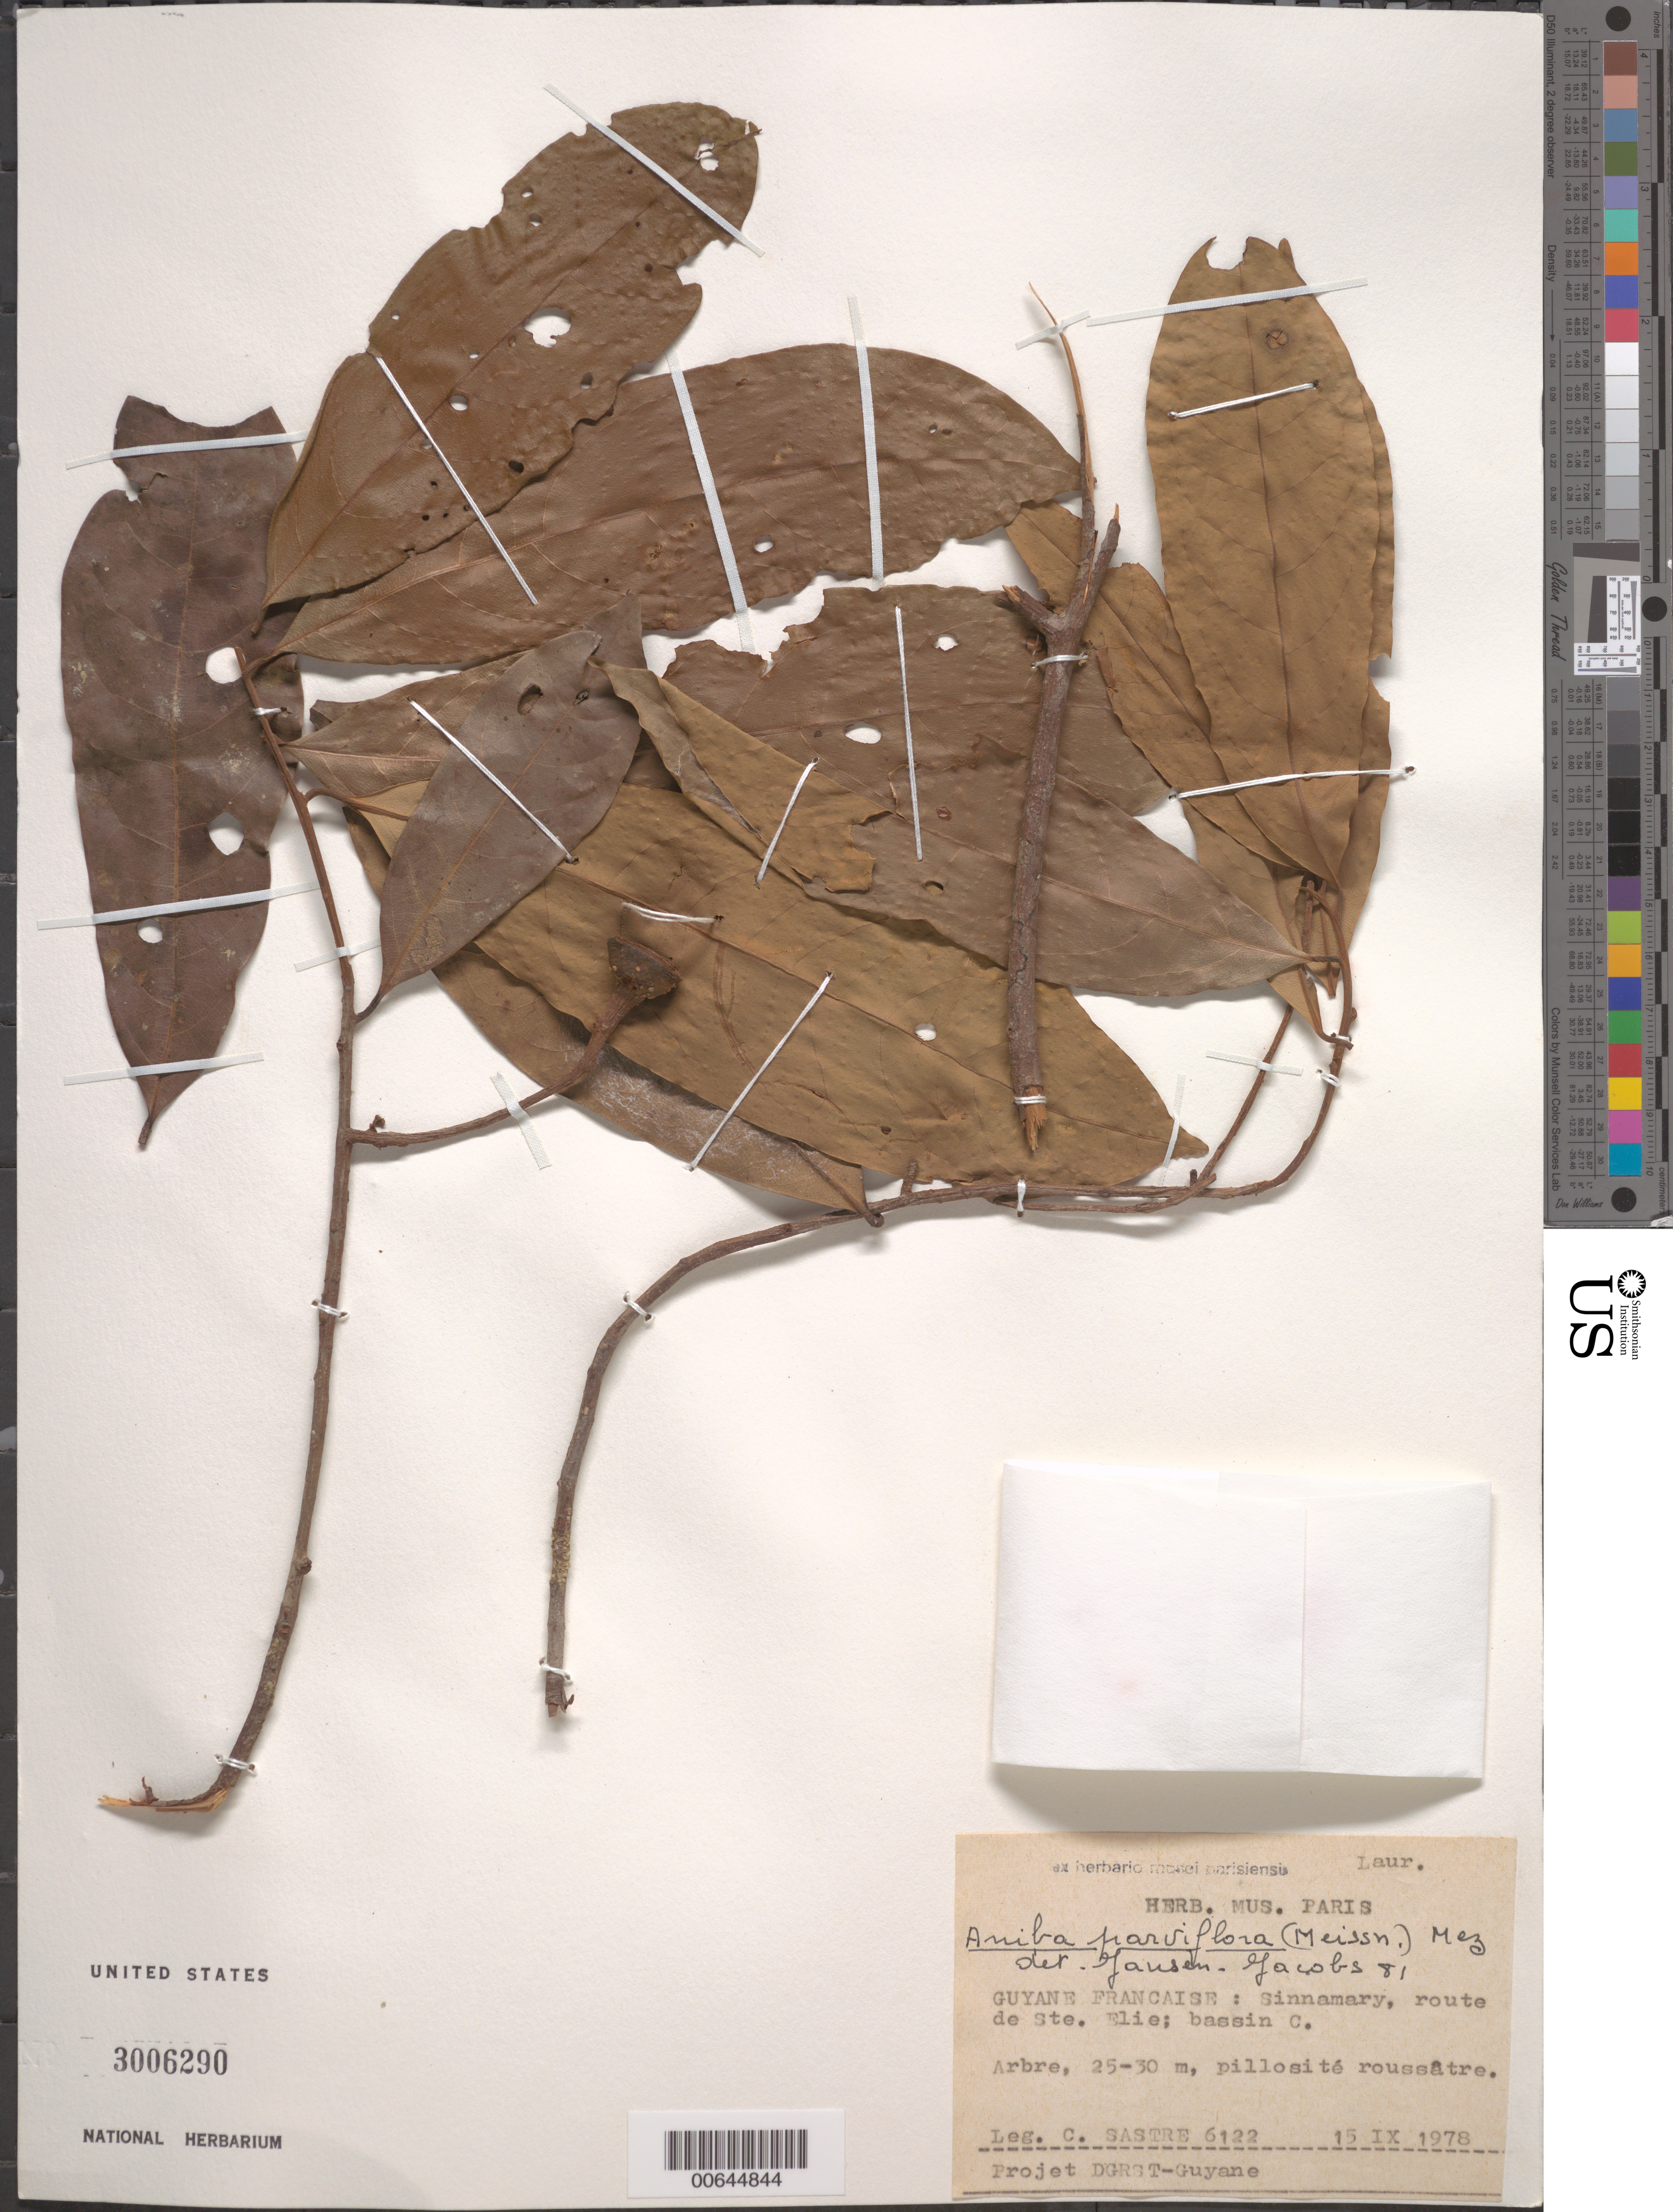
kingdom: Plantae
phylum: Tracheophyta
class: Magnoliopsida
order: Laurales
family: Lauraceae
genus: Aniba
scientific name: Aniba parviflora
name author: (Meisn.) Mez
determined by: Jansen-Jacobs, M. J., (U), Nationaal Herbarium Nederland, Utrecht University branch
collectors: C. H. L. Sastre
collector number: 6122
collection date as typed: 15-Sep-78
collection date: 1978-09-15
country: French Guiana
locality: Sinnamary, Piste de Saint-Élie, Bassin C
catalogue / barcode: US 3006290